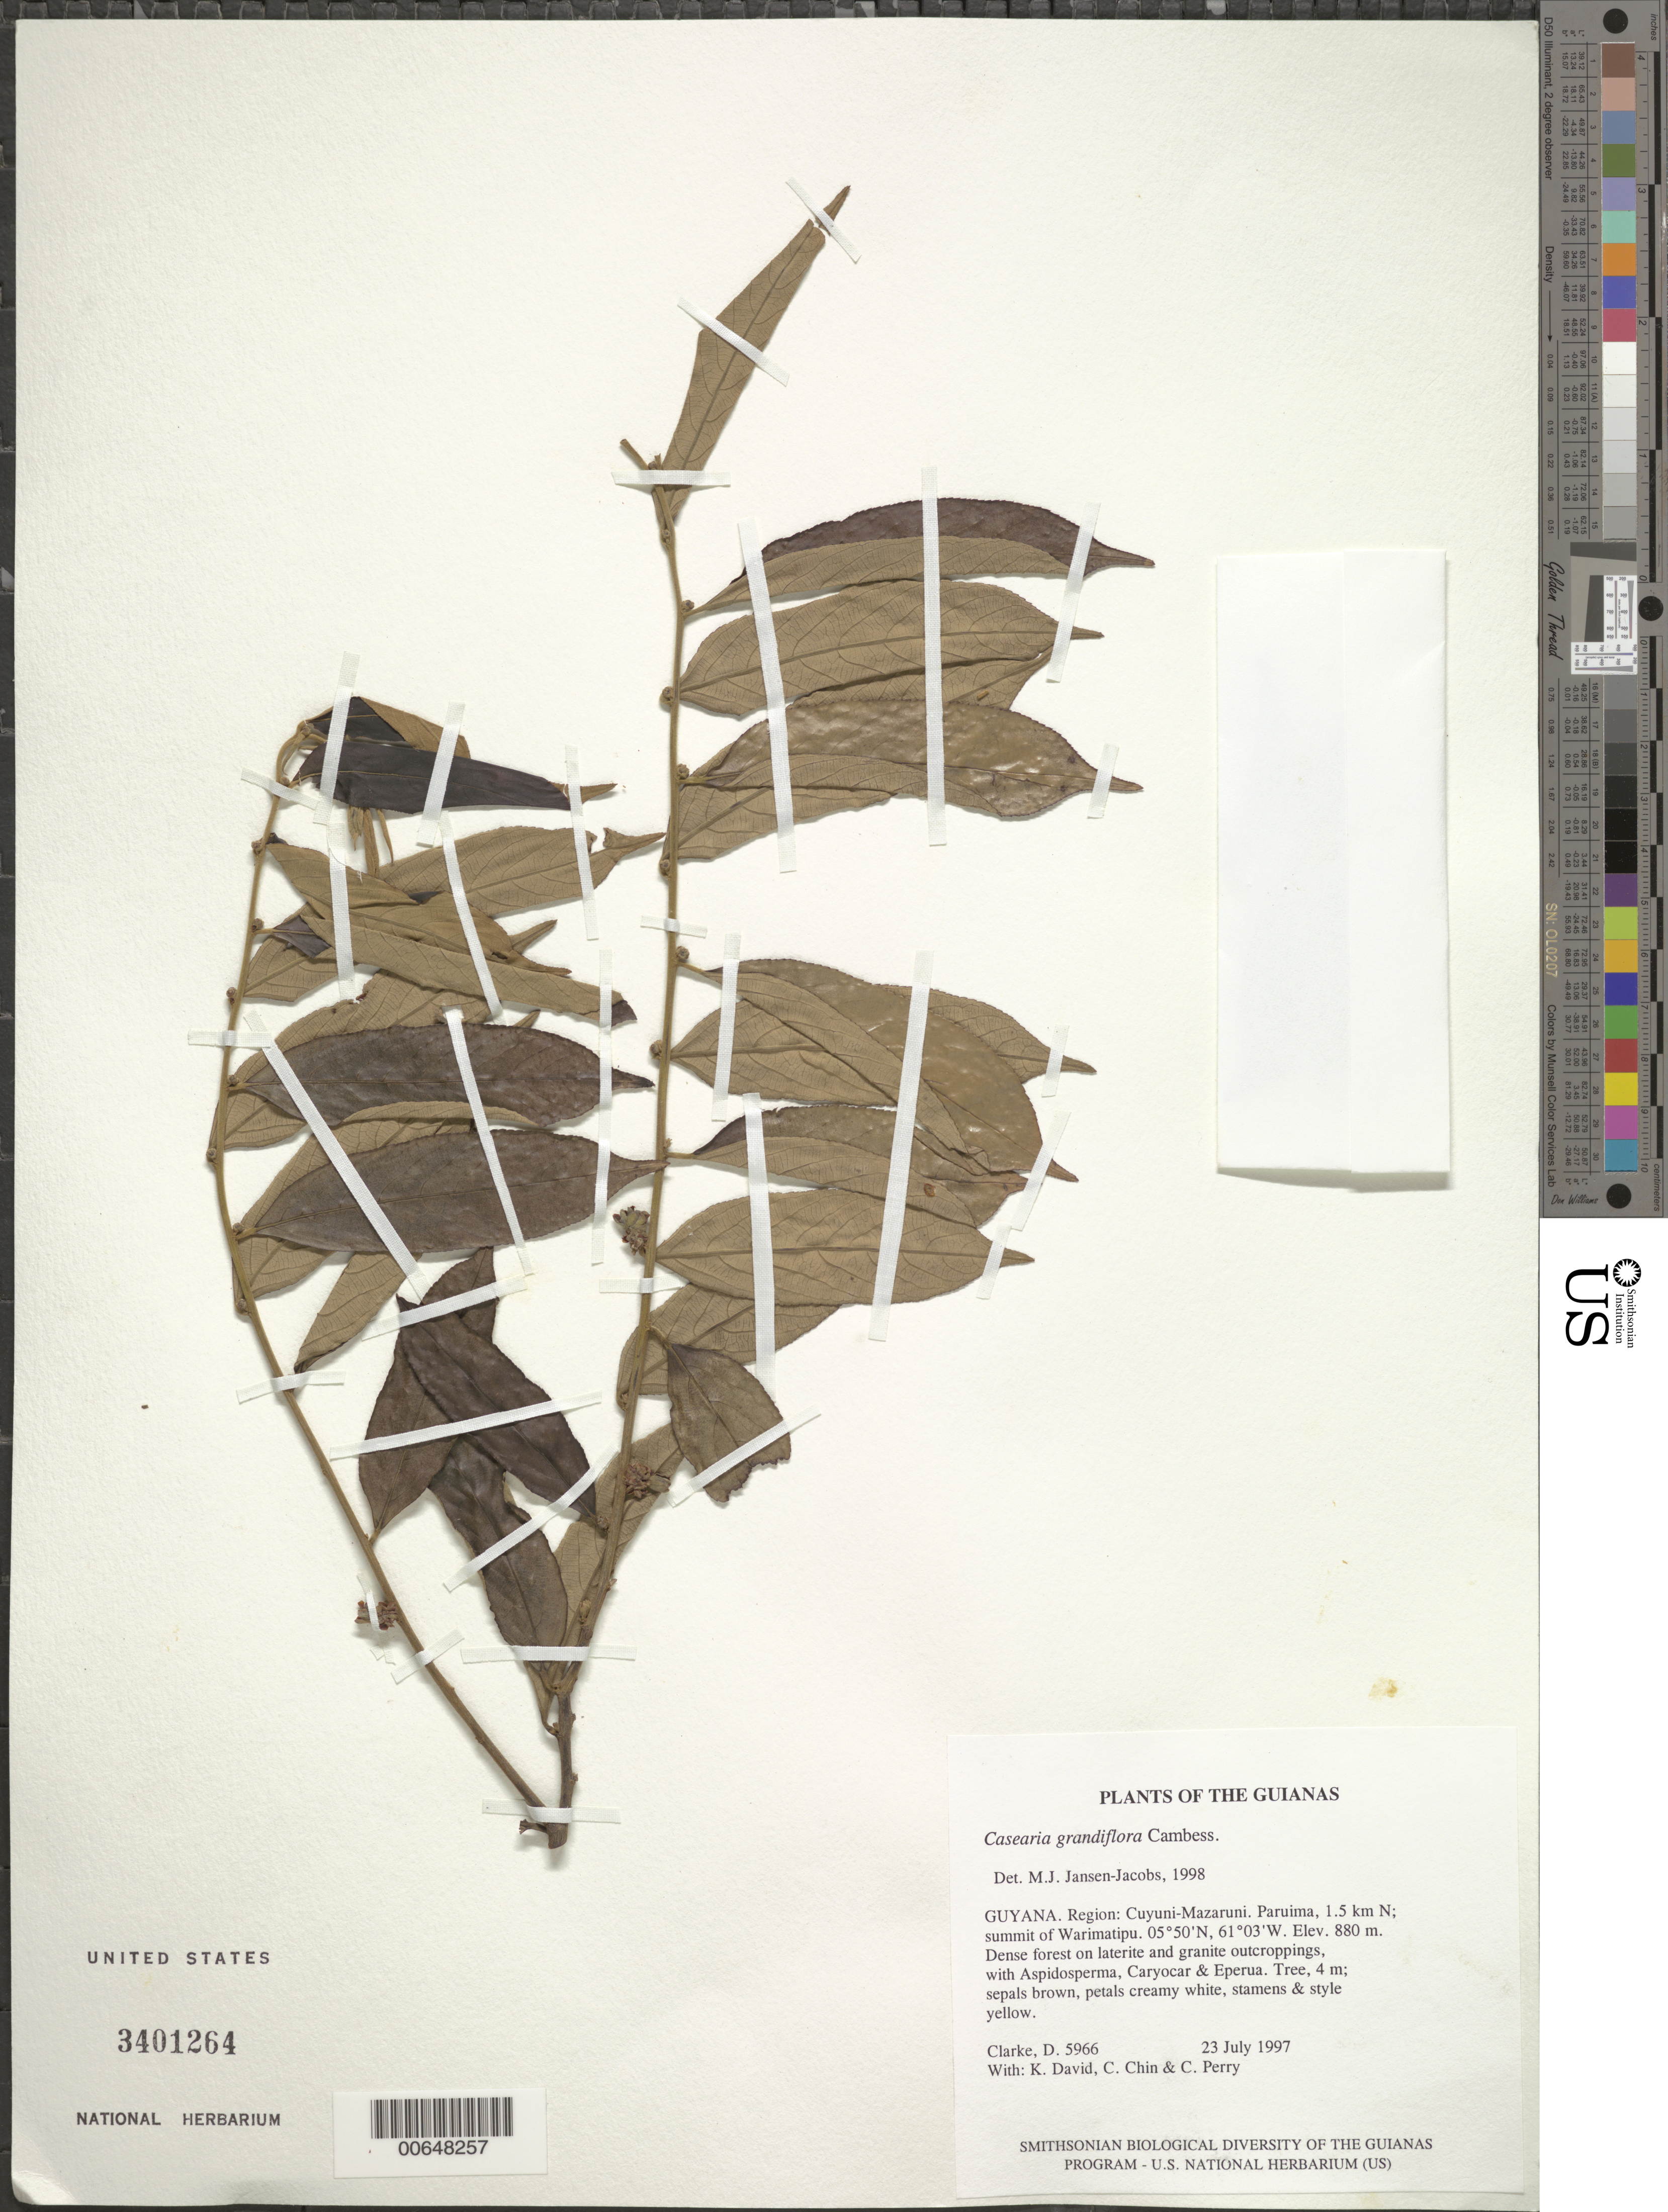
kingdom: Plantae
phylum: Tracheophyta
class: Magnoliopsida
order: Malpighiales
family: Salicaceae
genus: Casearia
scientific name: Casearia grandiflora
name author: Cambess.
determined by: Jansen-Jacobs, M. J., (U), Nationaal Herbarium Nederland, Utrecht University branch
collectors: H. D. Clarke, K. David, C. Chin & C. Perry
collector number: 5966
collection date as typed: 23 July 1997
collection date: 1997-07-23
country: Guyana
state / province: Cuyuni-Mazaruni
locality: Paruima, 1.5 km N; summit of Warimatipu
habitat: Dense forest on laterite and granite outcroppings, with Aspidosperma, Caryocar & Eperua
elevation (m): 880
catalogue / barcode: US 3401264